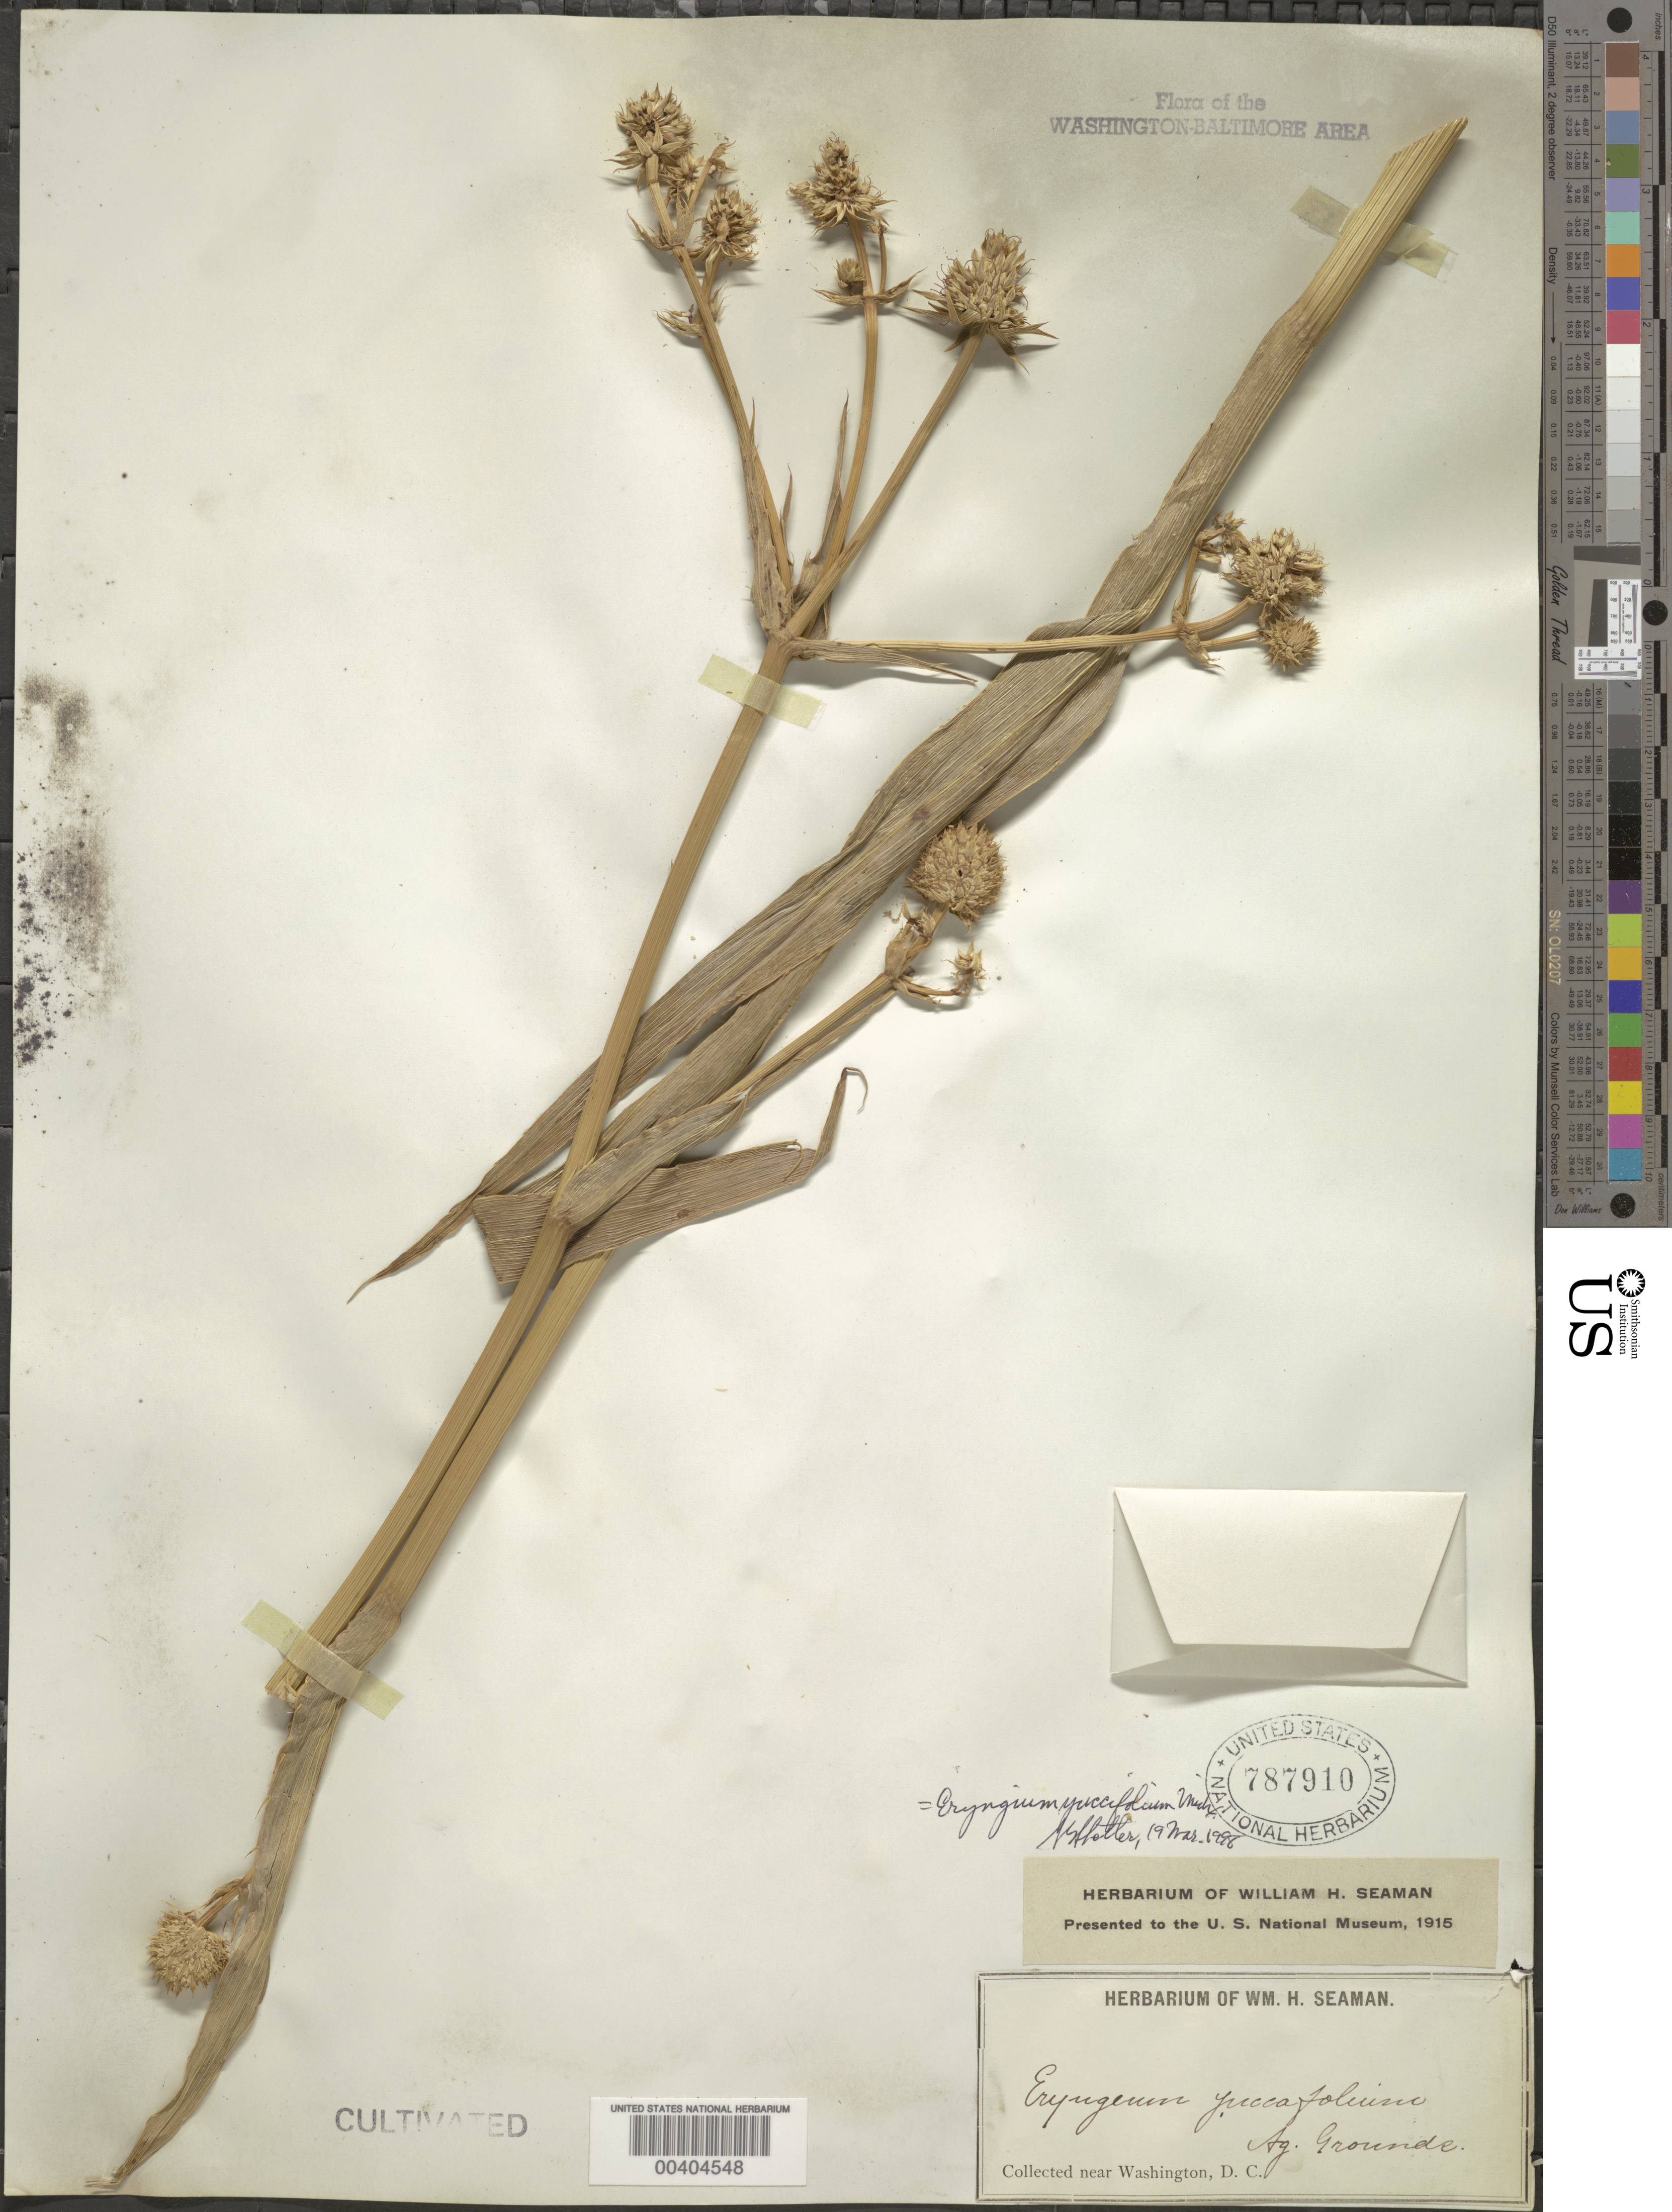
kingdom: Plantae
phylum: Tracheophyta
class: Magnoliopsida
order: Apiales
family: Apiaceae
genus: Eryngium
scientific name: Eryngium yuccifolium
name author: Michx.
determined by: Shetler, Stanwyn G., (US), NMNH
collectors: W. Seaman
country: United States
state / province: District of Columbia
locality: Ag. grounds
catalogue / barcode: US 787910